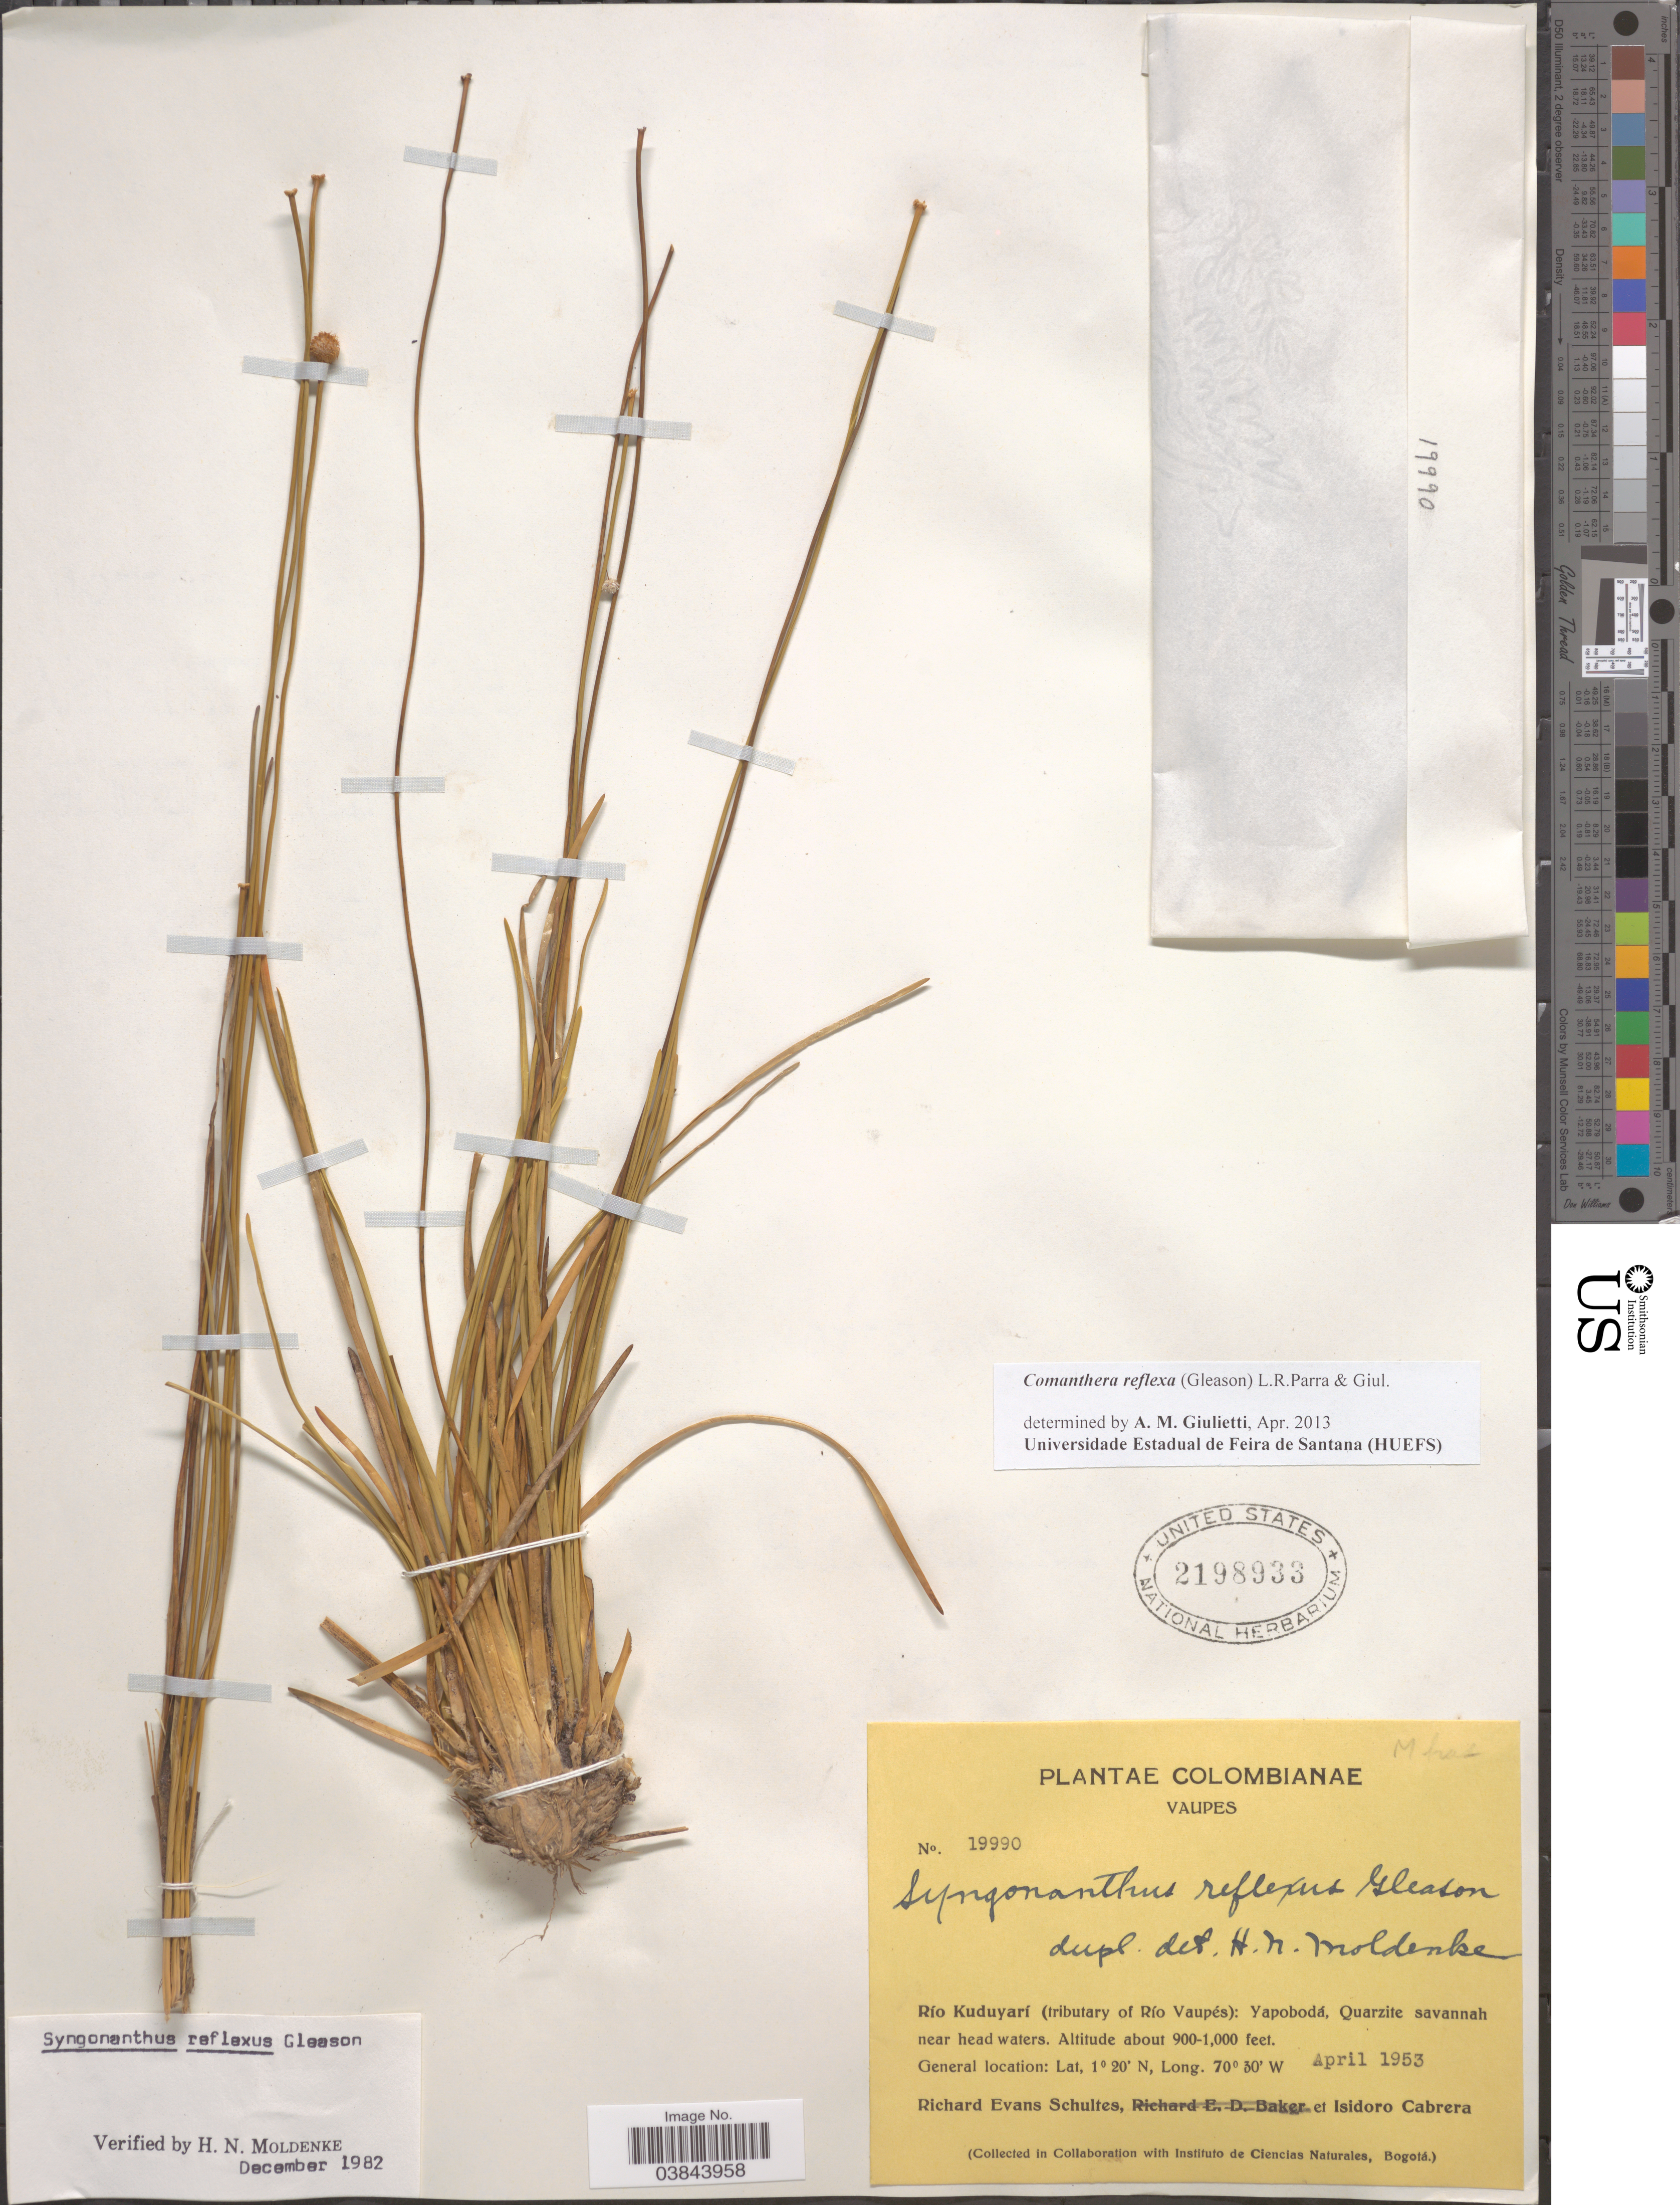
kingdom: Plantae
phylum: Tracheophyta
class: Liliopsida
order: Poales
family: Eriocaulaceae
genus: Comanthera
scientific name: Comanthera reflexa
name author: (Gleason) L.R. Parra & Giul.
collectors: R. E. Schultes & I. Cabrera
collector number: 19990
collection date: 1953-04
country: Colombia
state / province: Vaupés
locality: Río Kuduyarí (tributary of Río Vaupés): Yapobodá, Quarzite savannah near head waters.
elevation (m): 274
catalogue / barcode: US 2198933